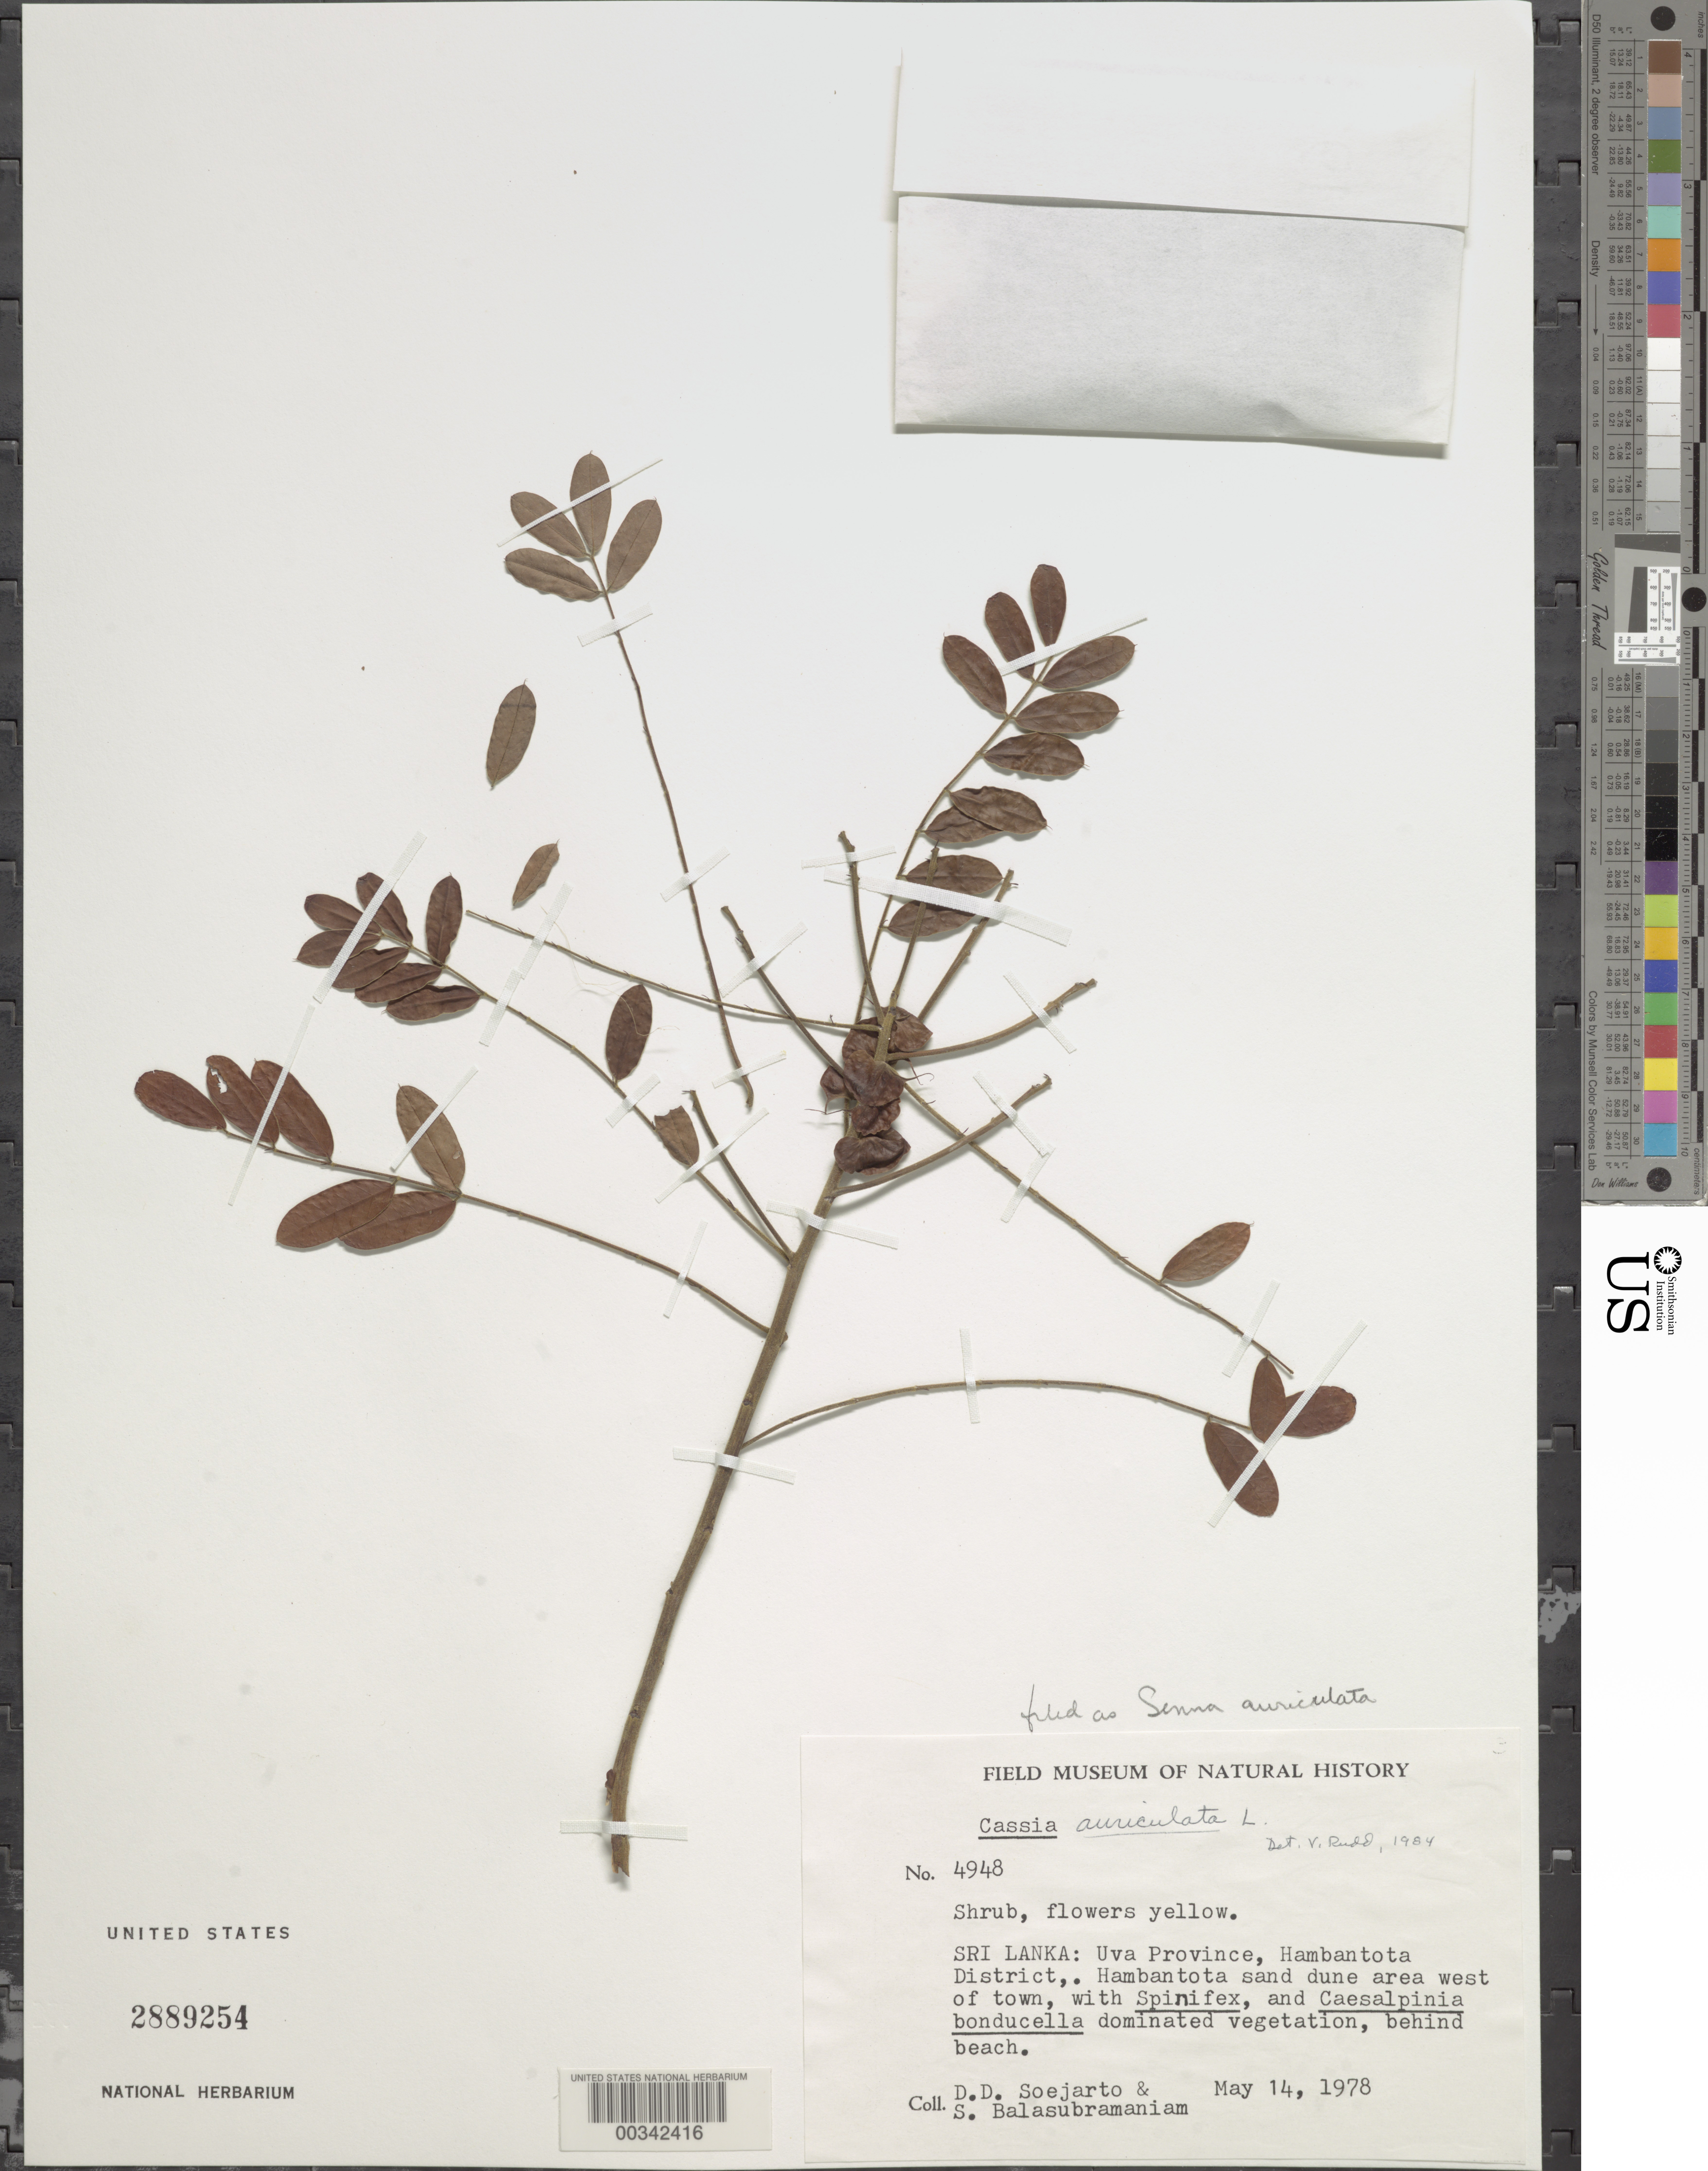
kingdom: Plantae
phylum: Tracheophyta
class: Magnoliopsida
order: Fabales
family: Fabaceae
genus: Senna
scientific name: Senna auriculata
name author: (L.) Roxb.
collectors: D. D. Soejarto & S. Balasubramaniam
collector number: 4948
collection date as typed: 17 May 1978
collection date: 1978-05-17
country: Sri Lanka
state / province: Uva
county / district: Hambantota Dist.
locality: Hambantota sand dune area west of town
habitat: Behind beach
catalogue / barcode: US 2889254